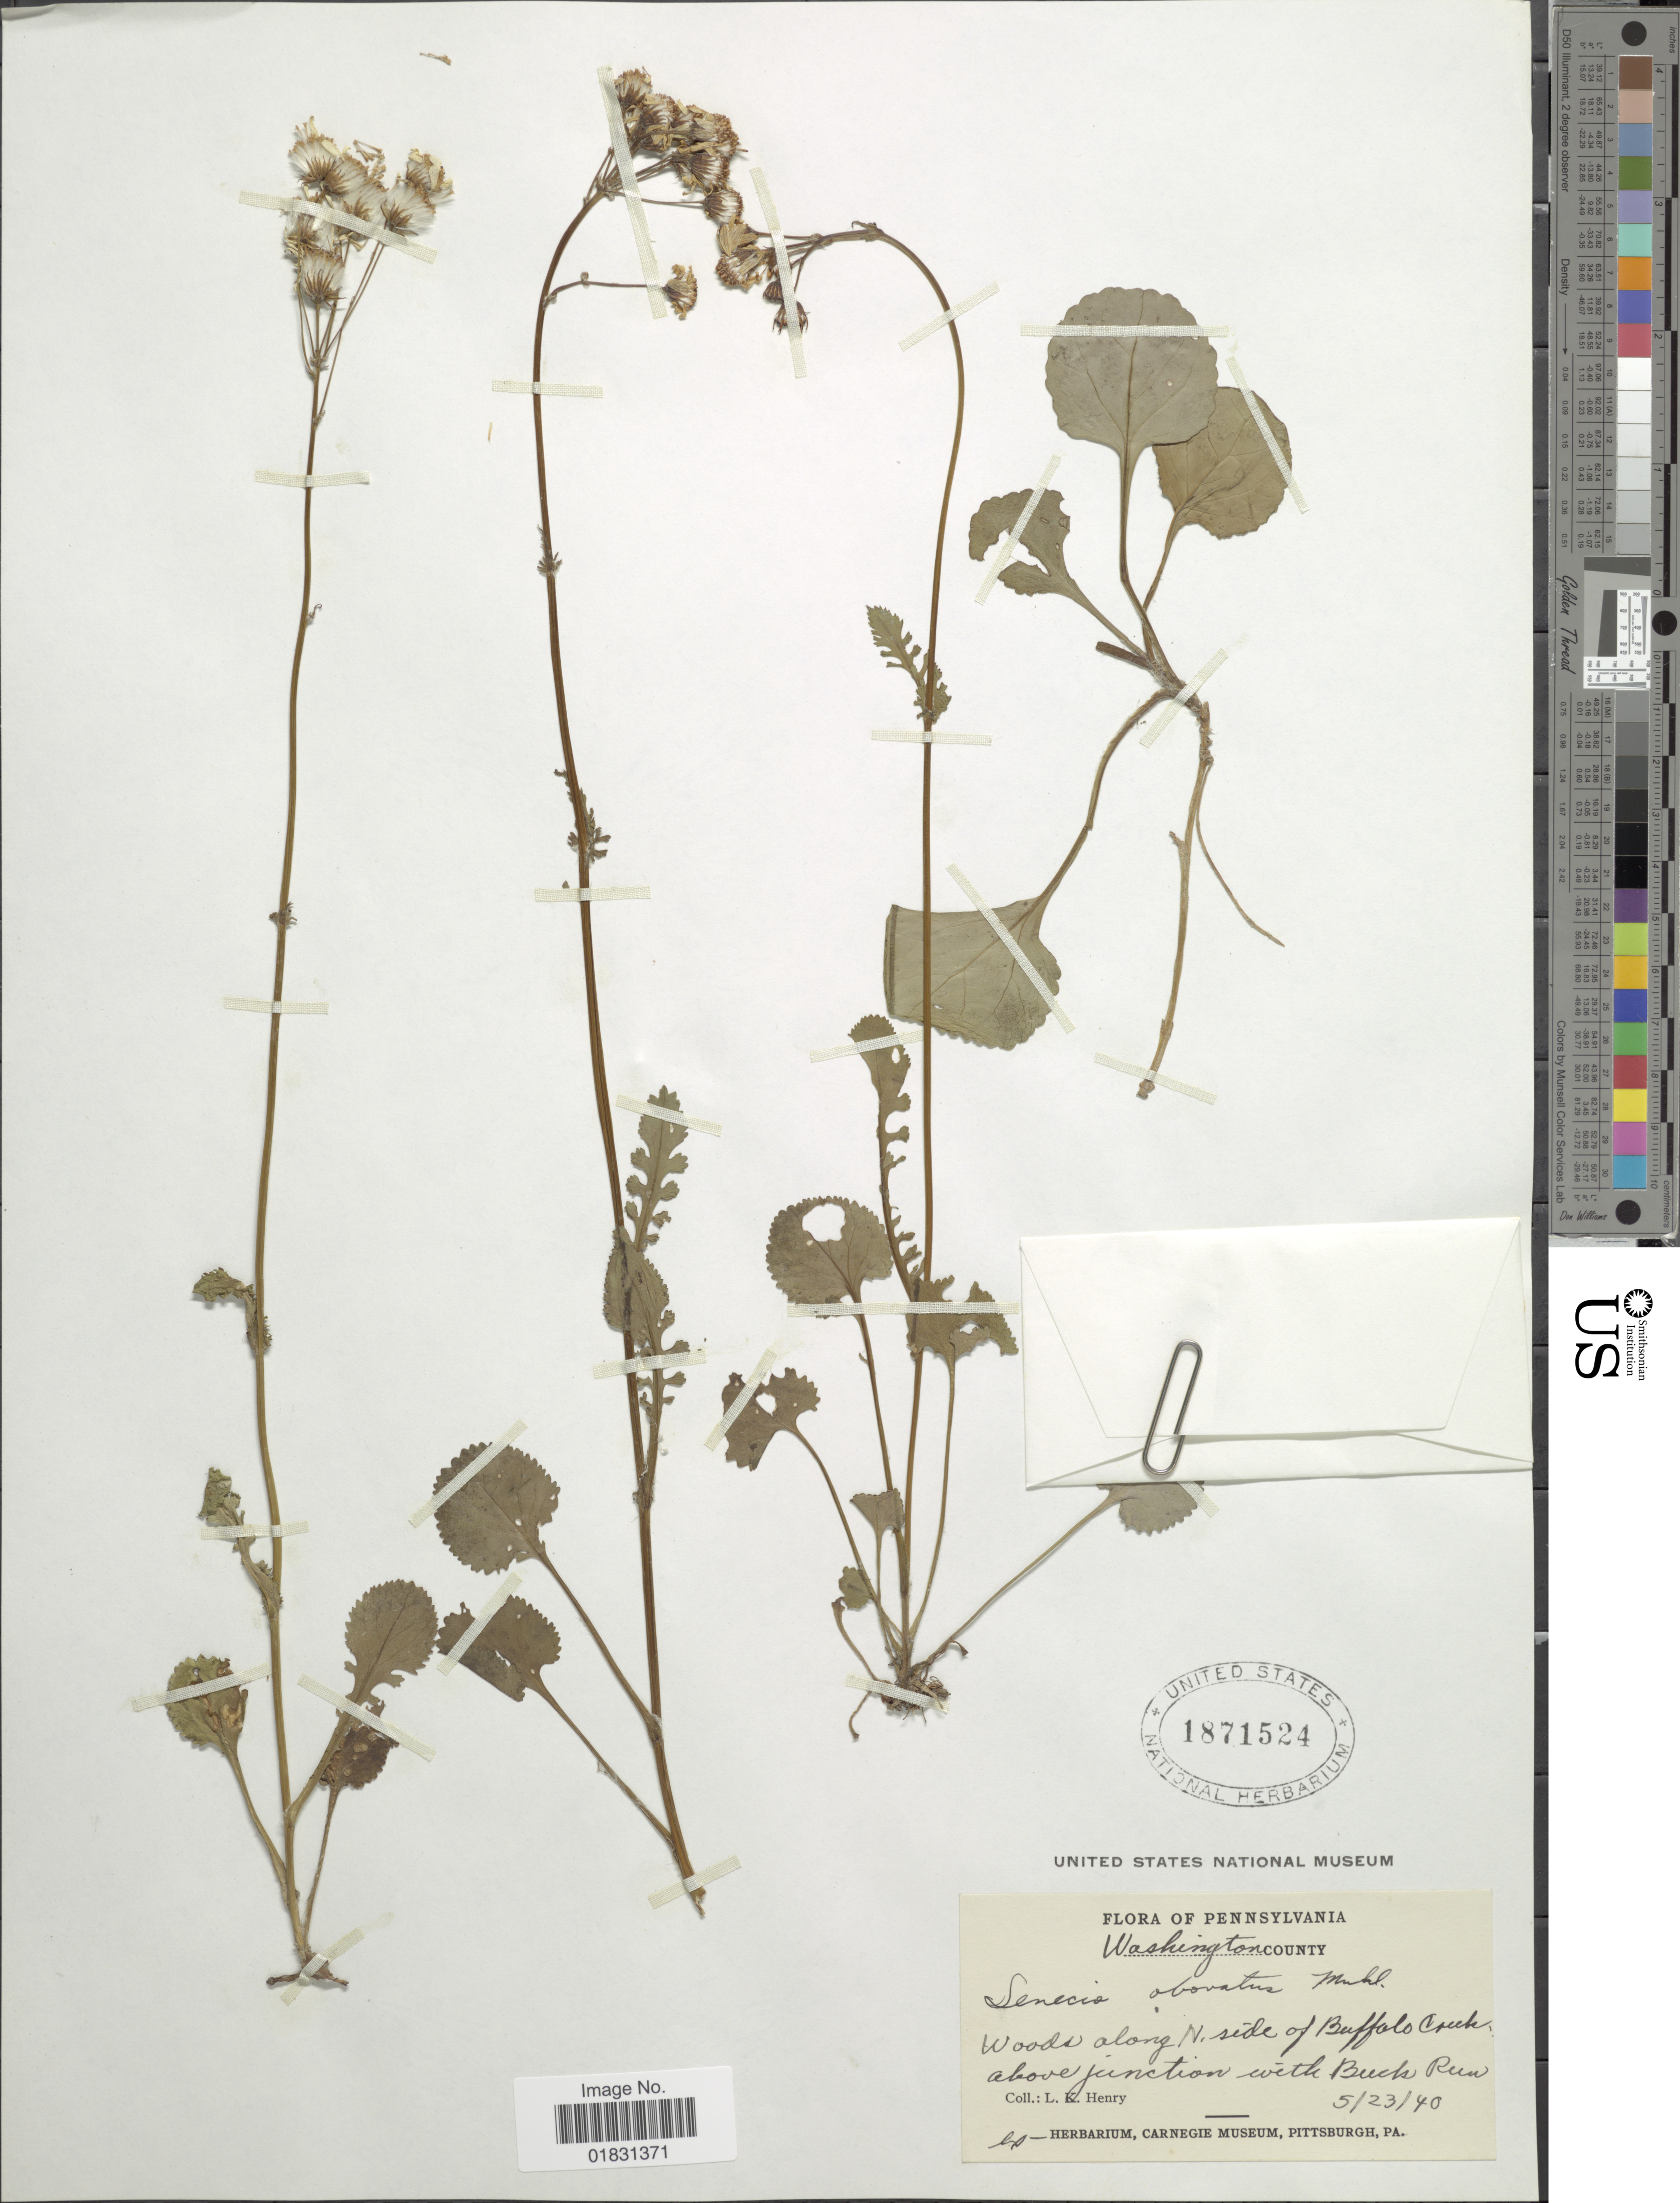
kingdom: Plantae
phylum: Tracheophyta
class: Magnoliopsida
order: Asterales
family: Asteraceae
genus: Packera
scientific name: Packera obovata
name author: (Muhl. ex Willd.) W.A. Weber & Á. Löve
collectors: L. K. Henry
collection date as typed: Transcribed d/m/y: 23/5/40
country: United States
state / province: Washington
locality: Pennsylvania, Woods along n side of Buffalo Creek, above junction with Bucks Run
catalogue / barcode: US 1871524